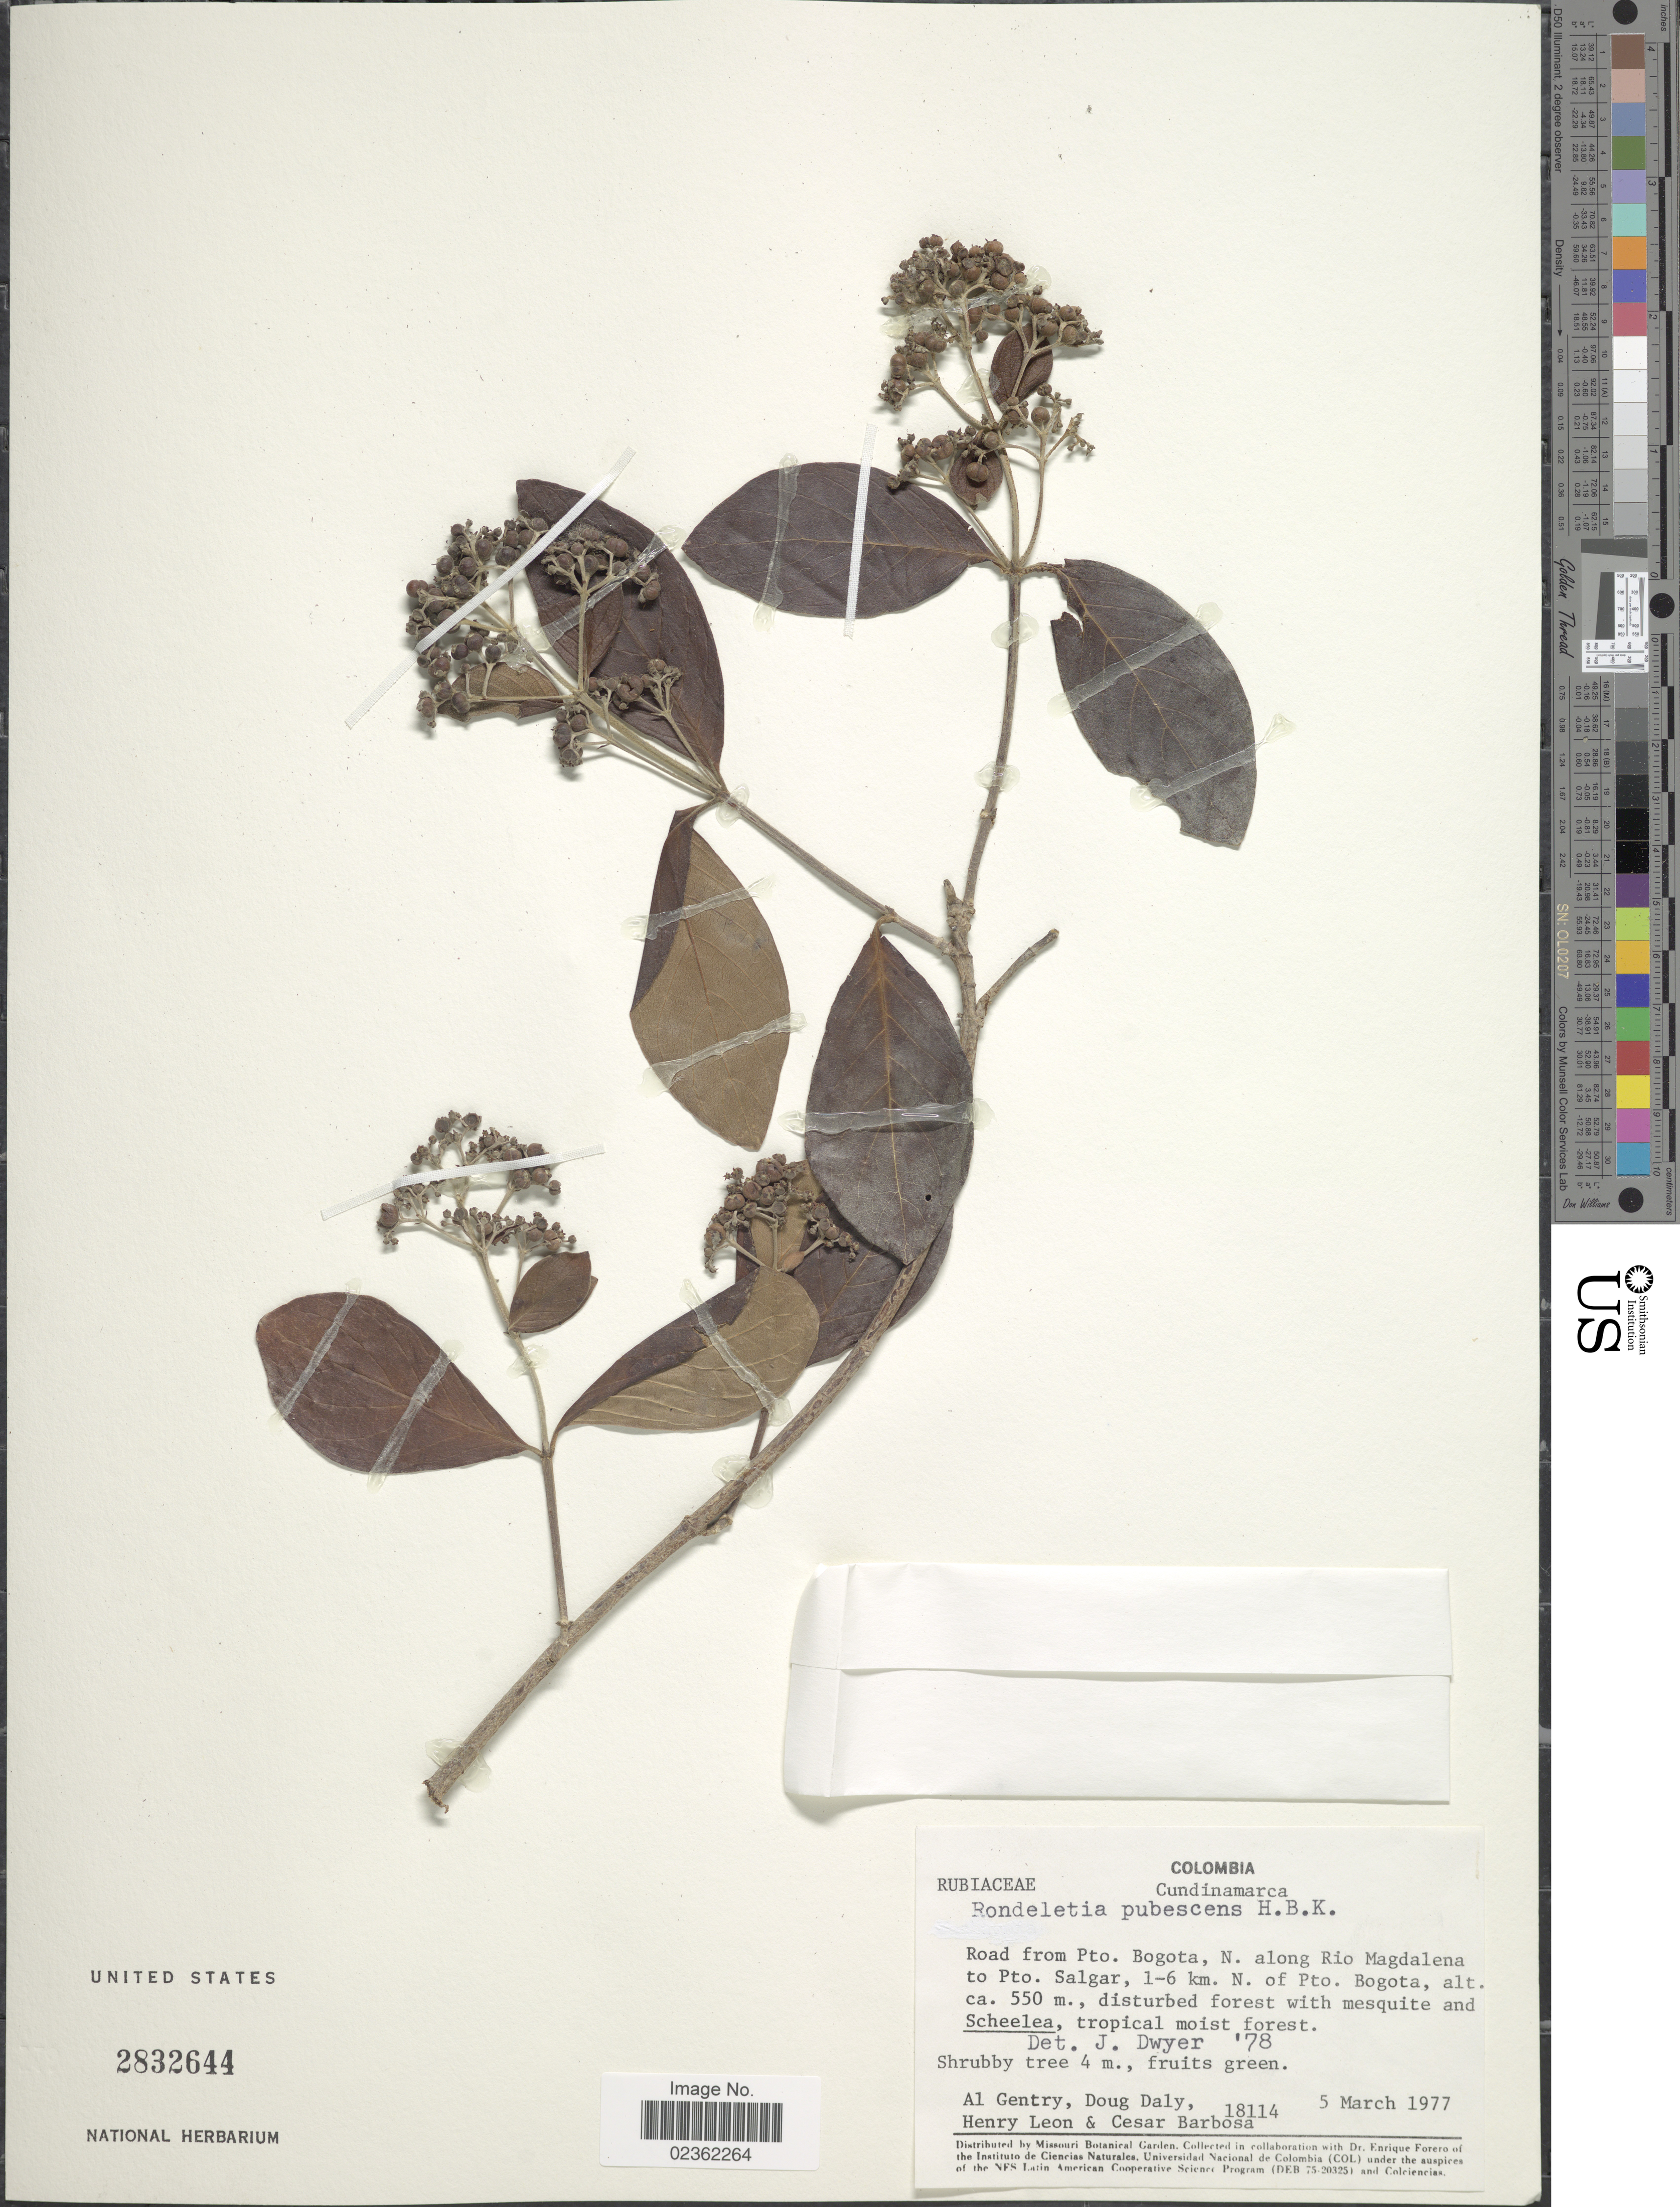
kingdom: Plantae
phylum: Tracheophyta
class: Magnoliopsida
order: Gentianales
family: Rubiaceae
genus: Rondeletia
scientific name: Rondeletia pubescens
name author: Kunth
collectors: A. H. Gentry, D. C. Daly, Henry Leon & C. E. Barbosa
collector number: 18114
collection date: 1977-03-05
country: Colombia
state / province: Cundinamarca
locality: Road from Pto. Bogota, N. along Rio Magdalena to Pto. Salgar, 1-6 km. N. of Pto. Bogota.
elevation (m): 550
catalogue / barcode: US 2832644